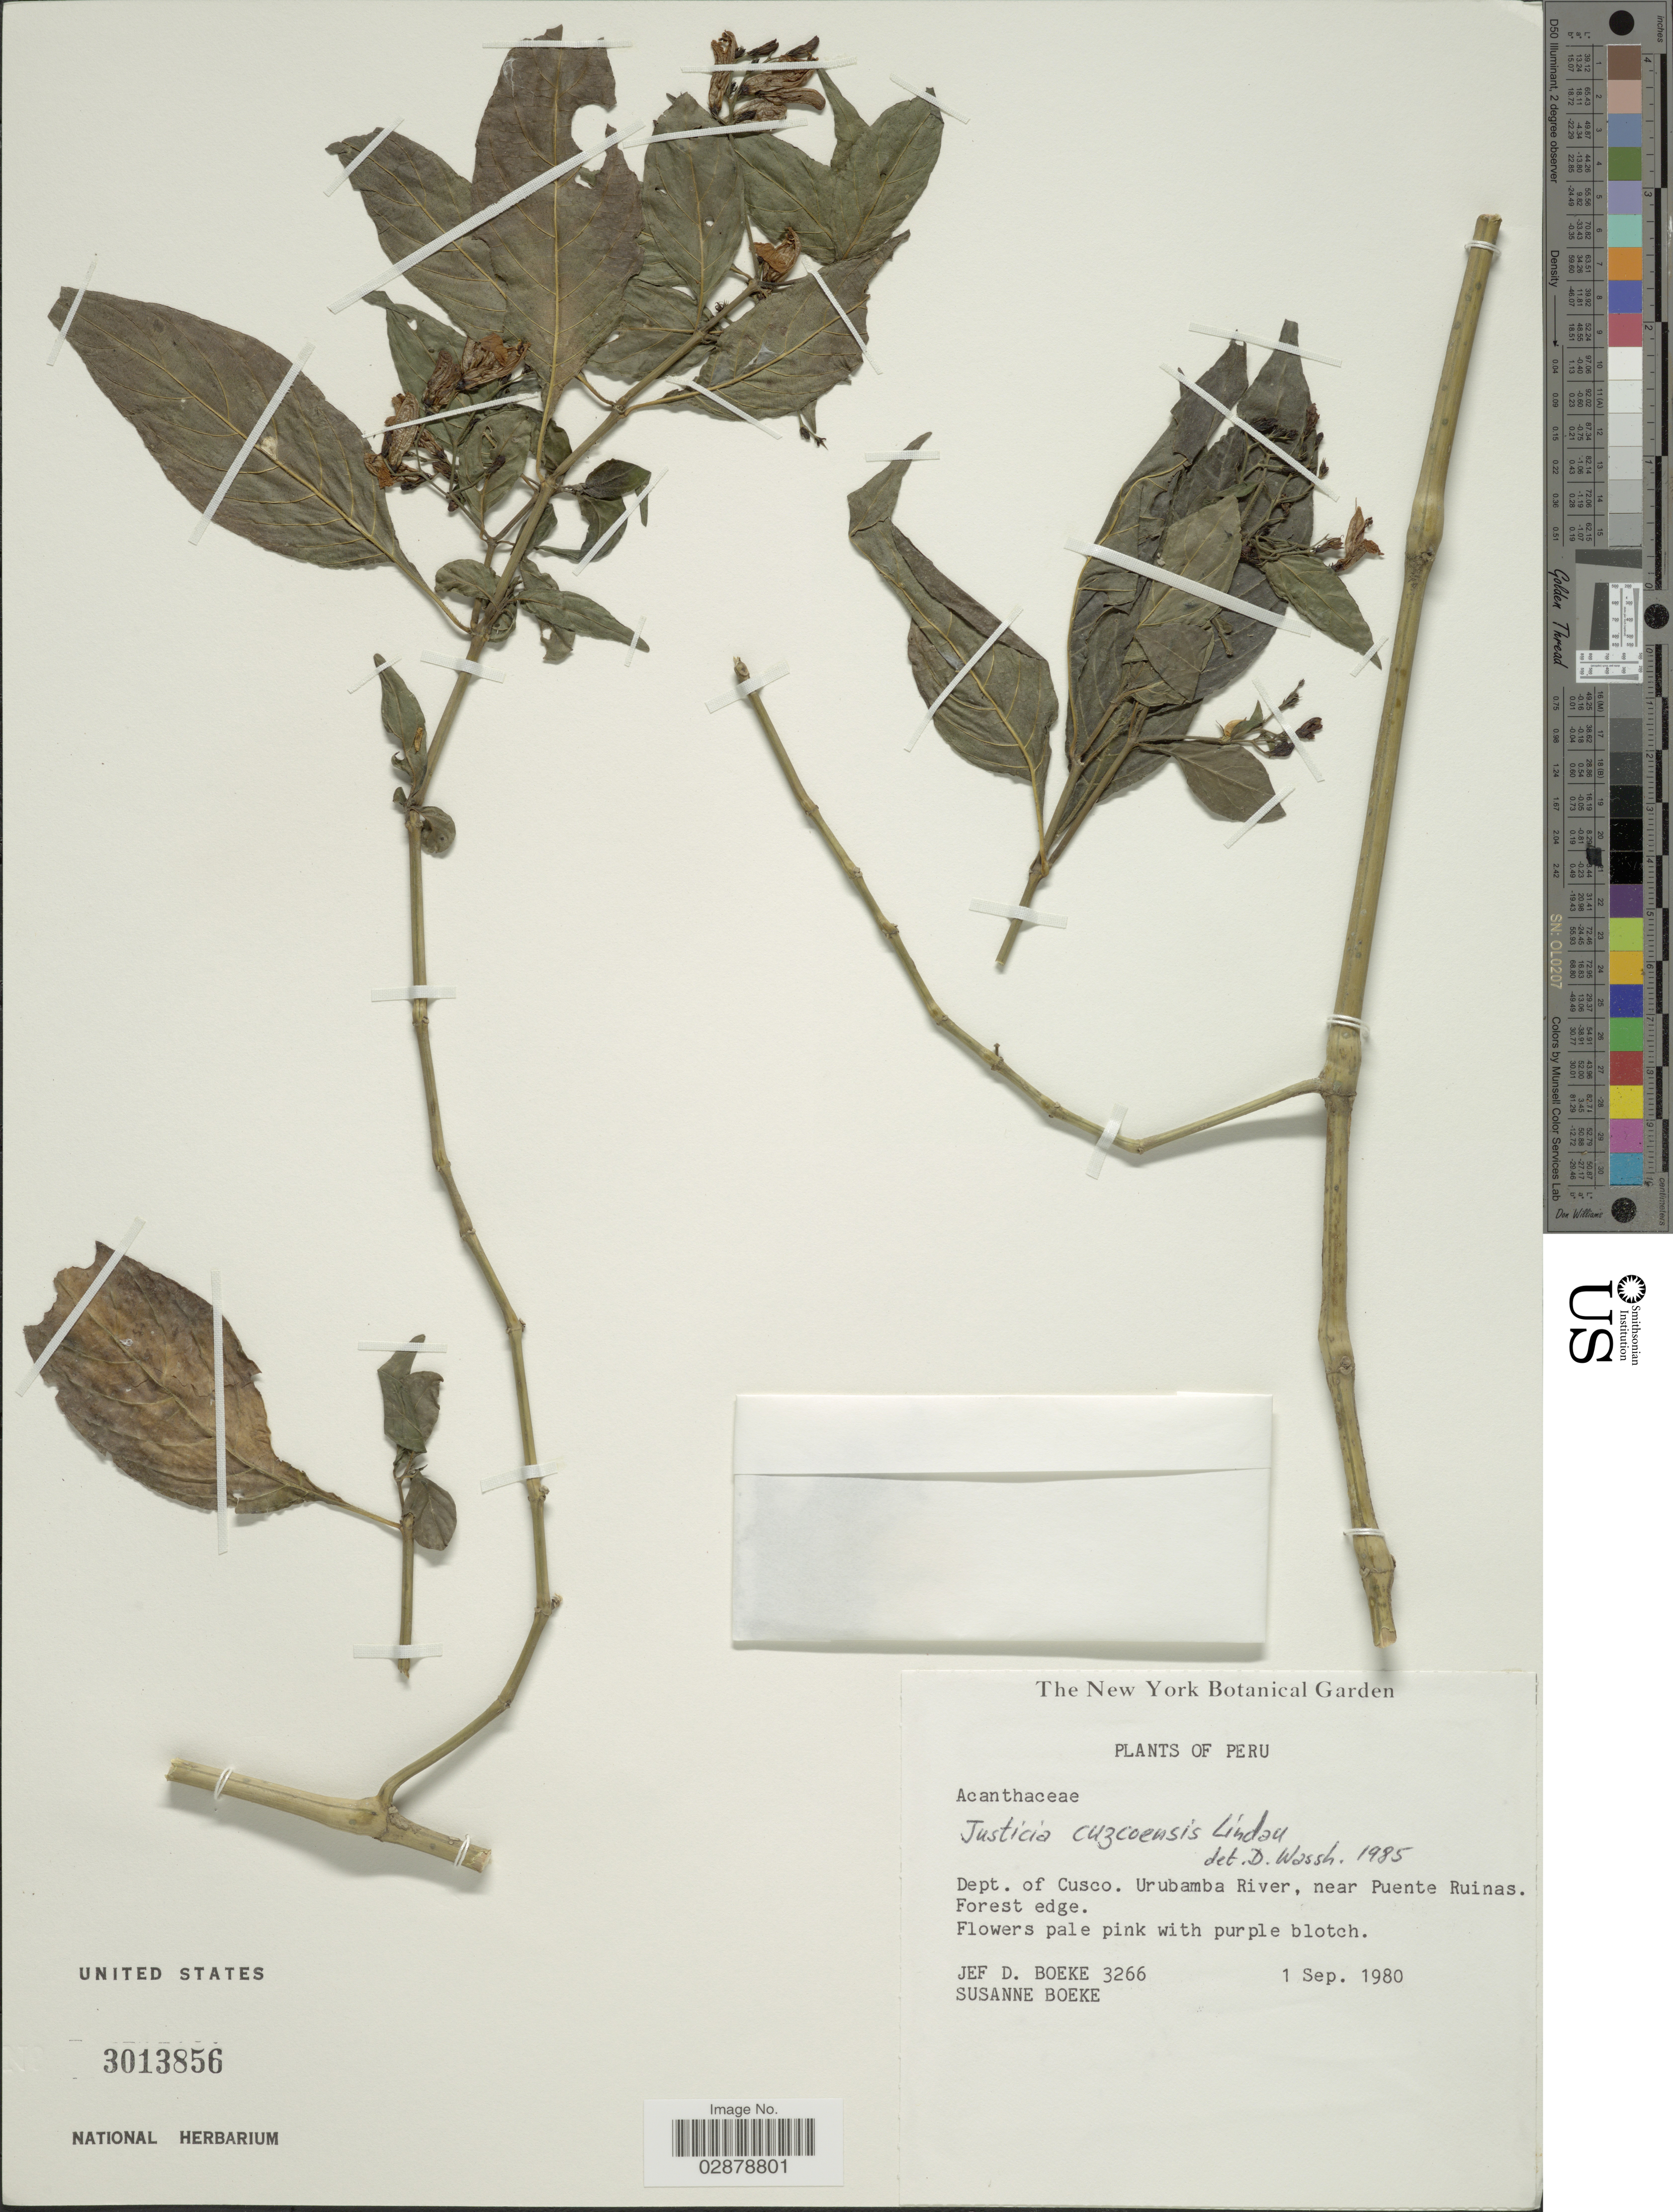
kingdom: Plantae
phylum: Tracheophyta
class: Magnoliopsida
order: Lamiales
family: Acanthaceae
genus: Justicia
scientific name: Justicia cuzcoensis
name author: Lindau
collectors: J. Boeke & S. Boeke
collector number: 3266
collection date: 1980-09-01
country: Peru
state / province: Cusco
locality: Dept. of Cusco. Urubamba River, near Puente Ruinas.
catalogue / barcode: US 3013856